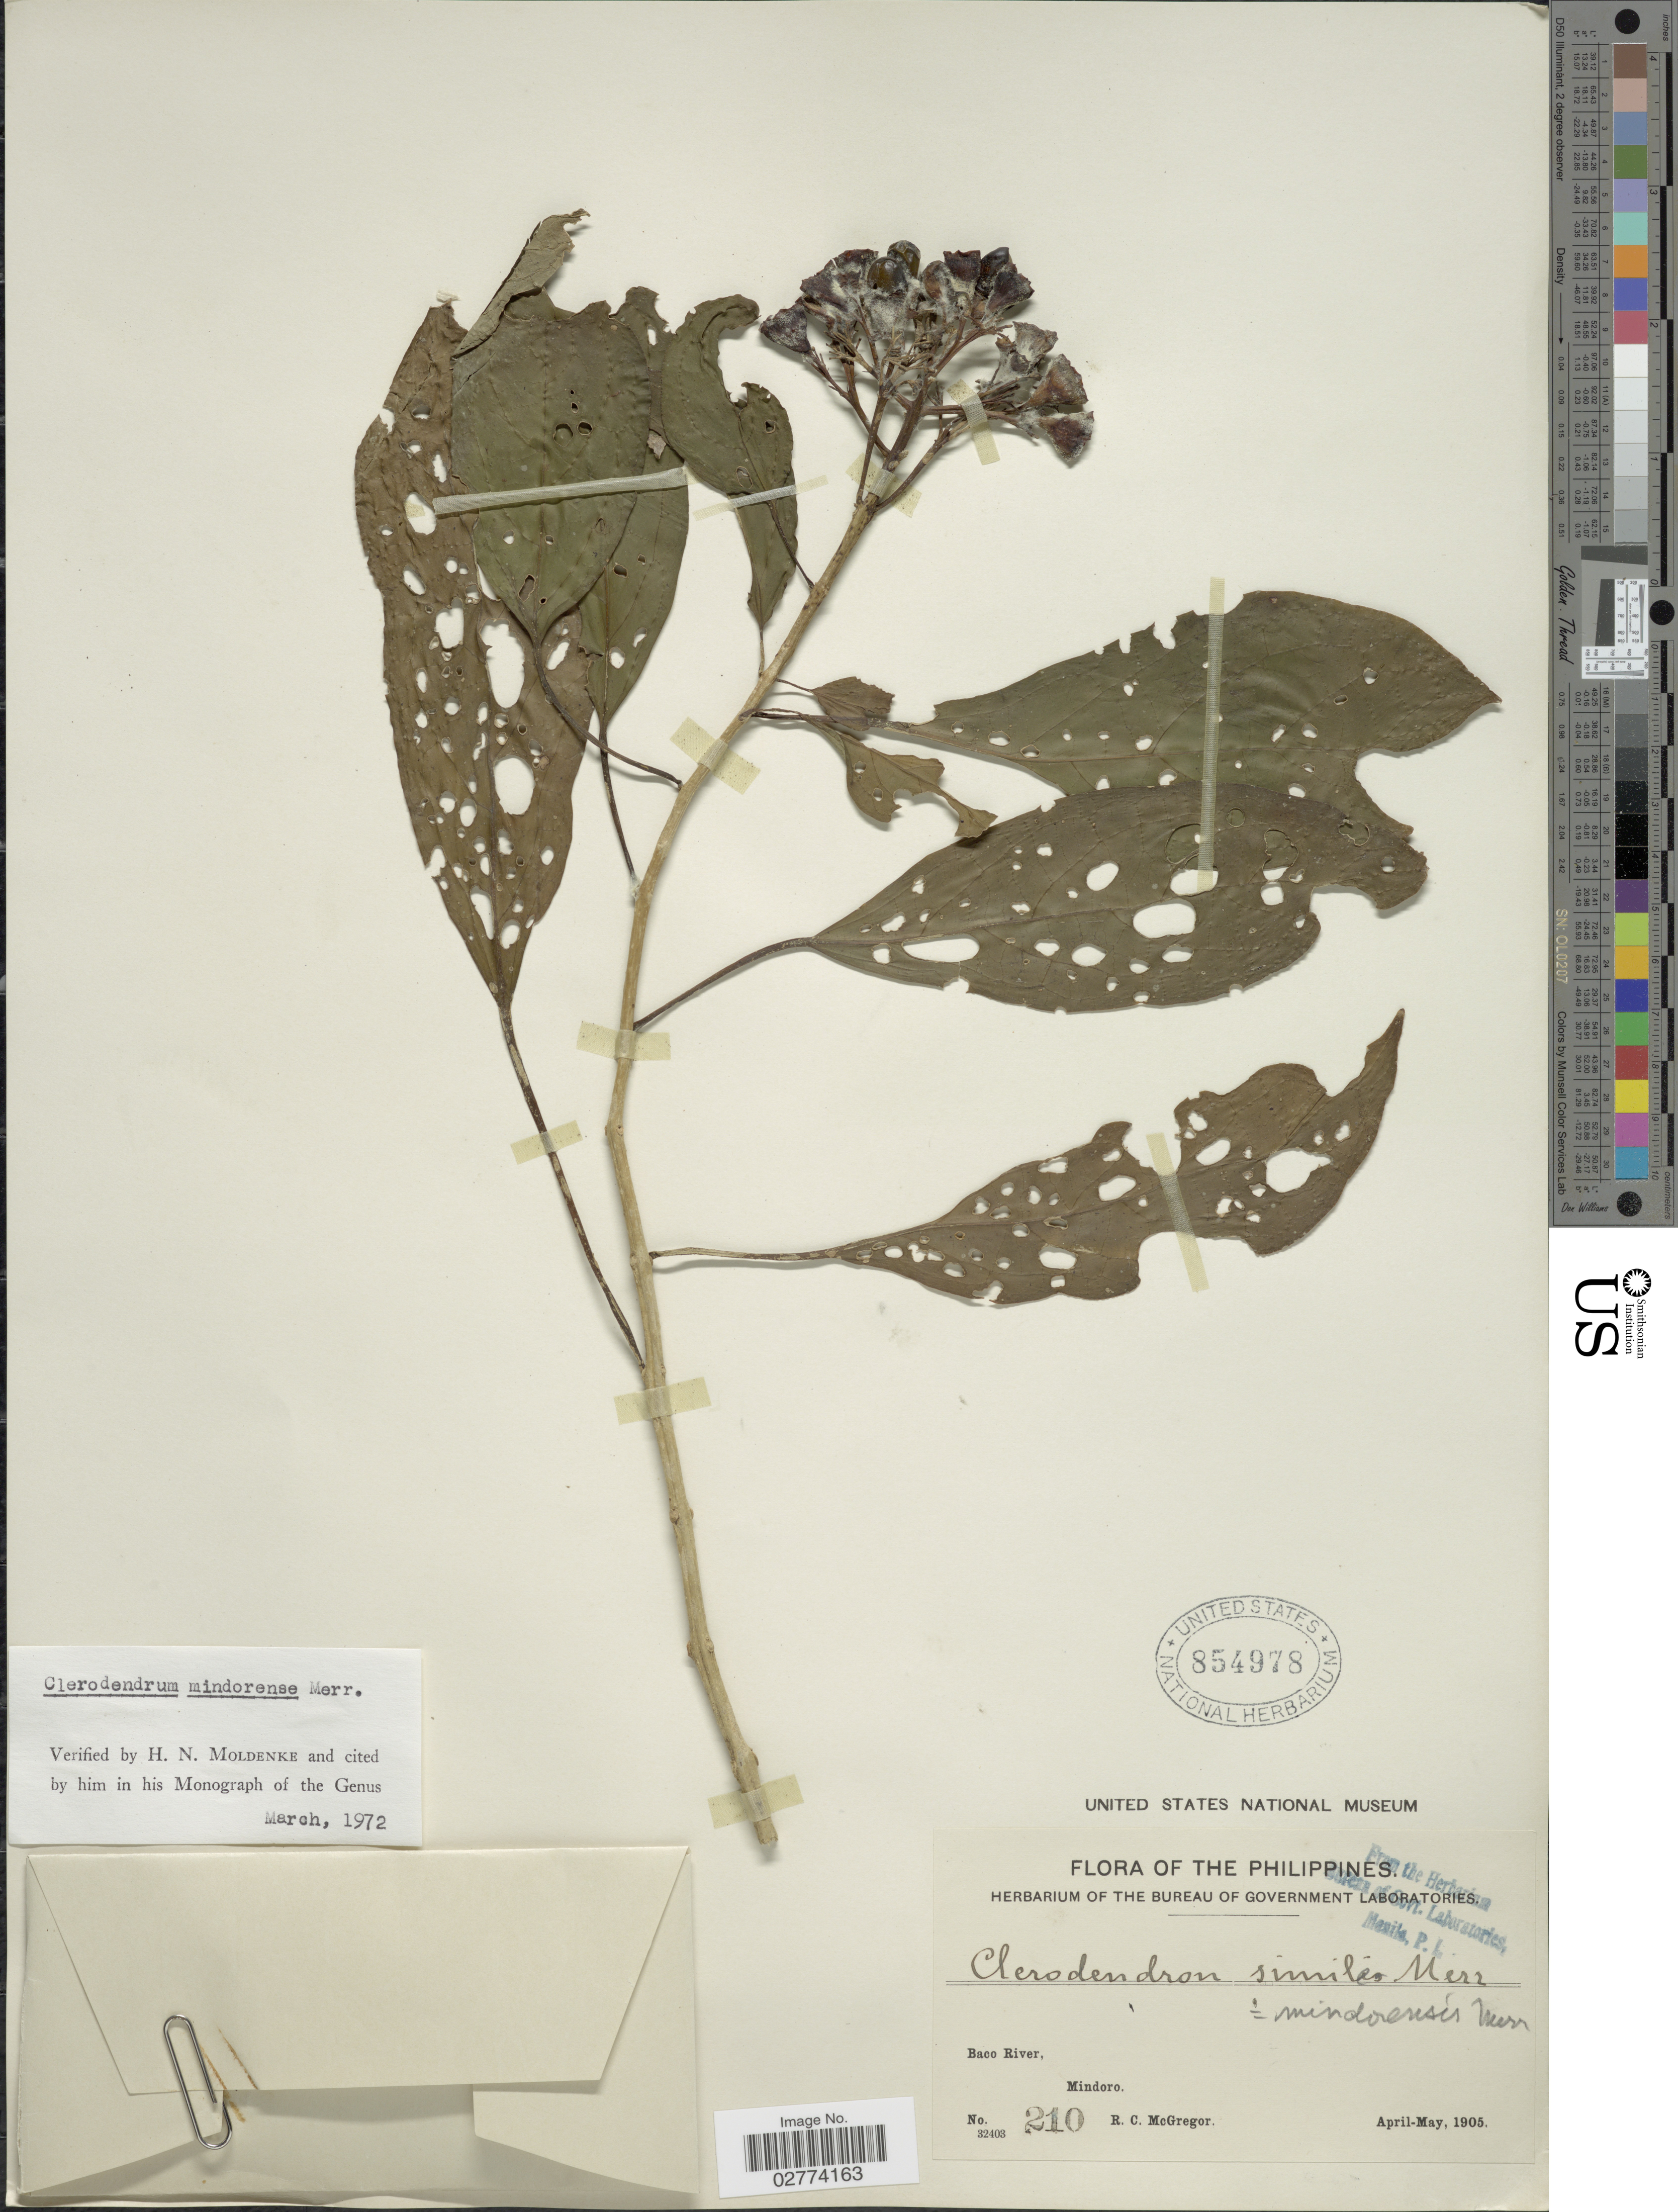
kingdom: Plantae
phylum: Tracheophyta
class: Magnoliopsida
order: Lamiales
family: Lamiaceae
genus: Clerodendrum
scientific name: Clerodendrum mindorense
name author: Merr.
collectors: R. C. McGregor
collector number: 210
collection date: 1905-04/1905-05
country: Philippines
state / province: Mimaropa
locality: Baco River, Mindoro.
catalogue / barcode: US 854978